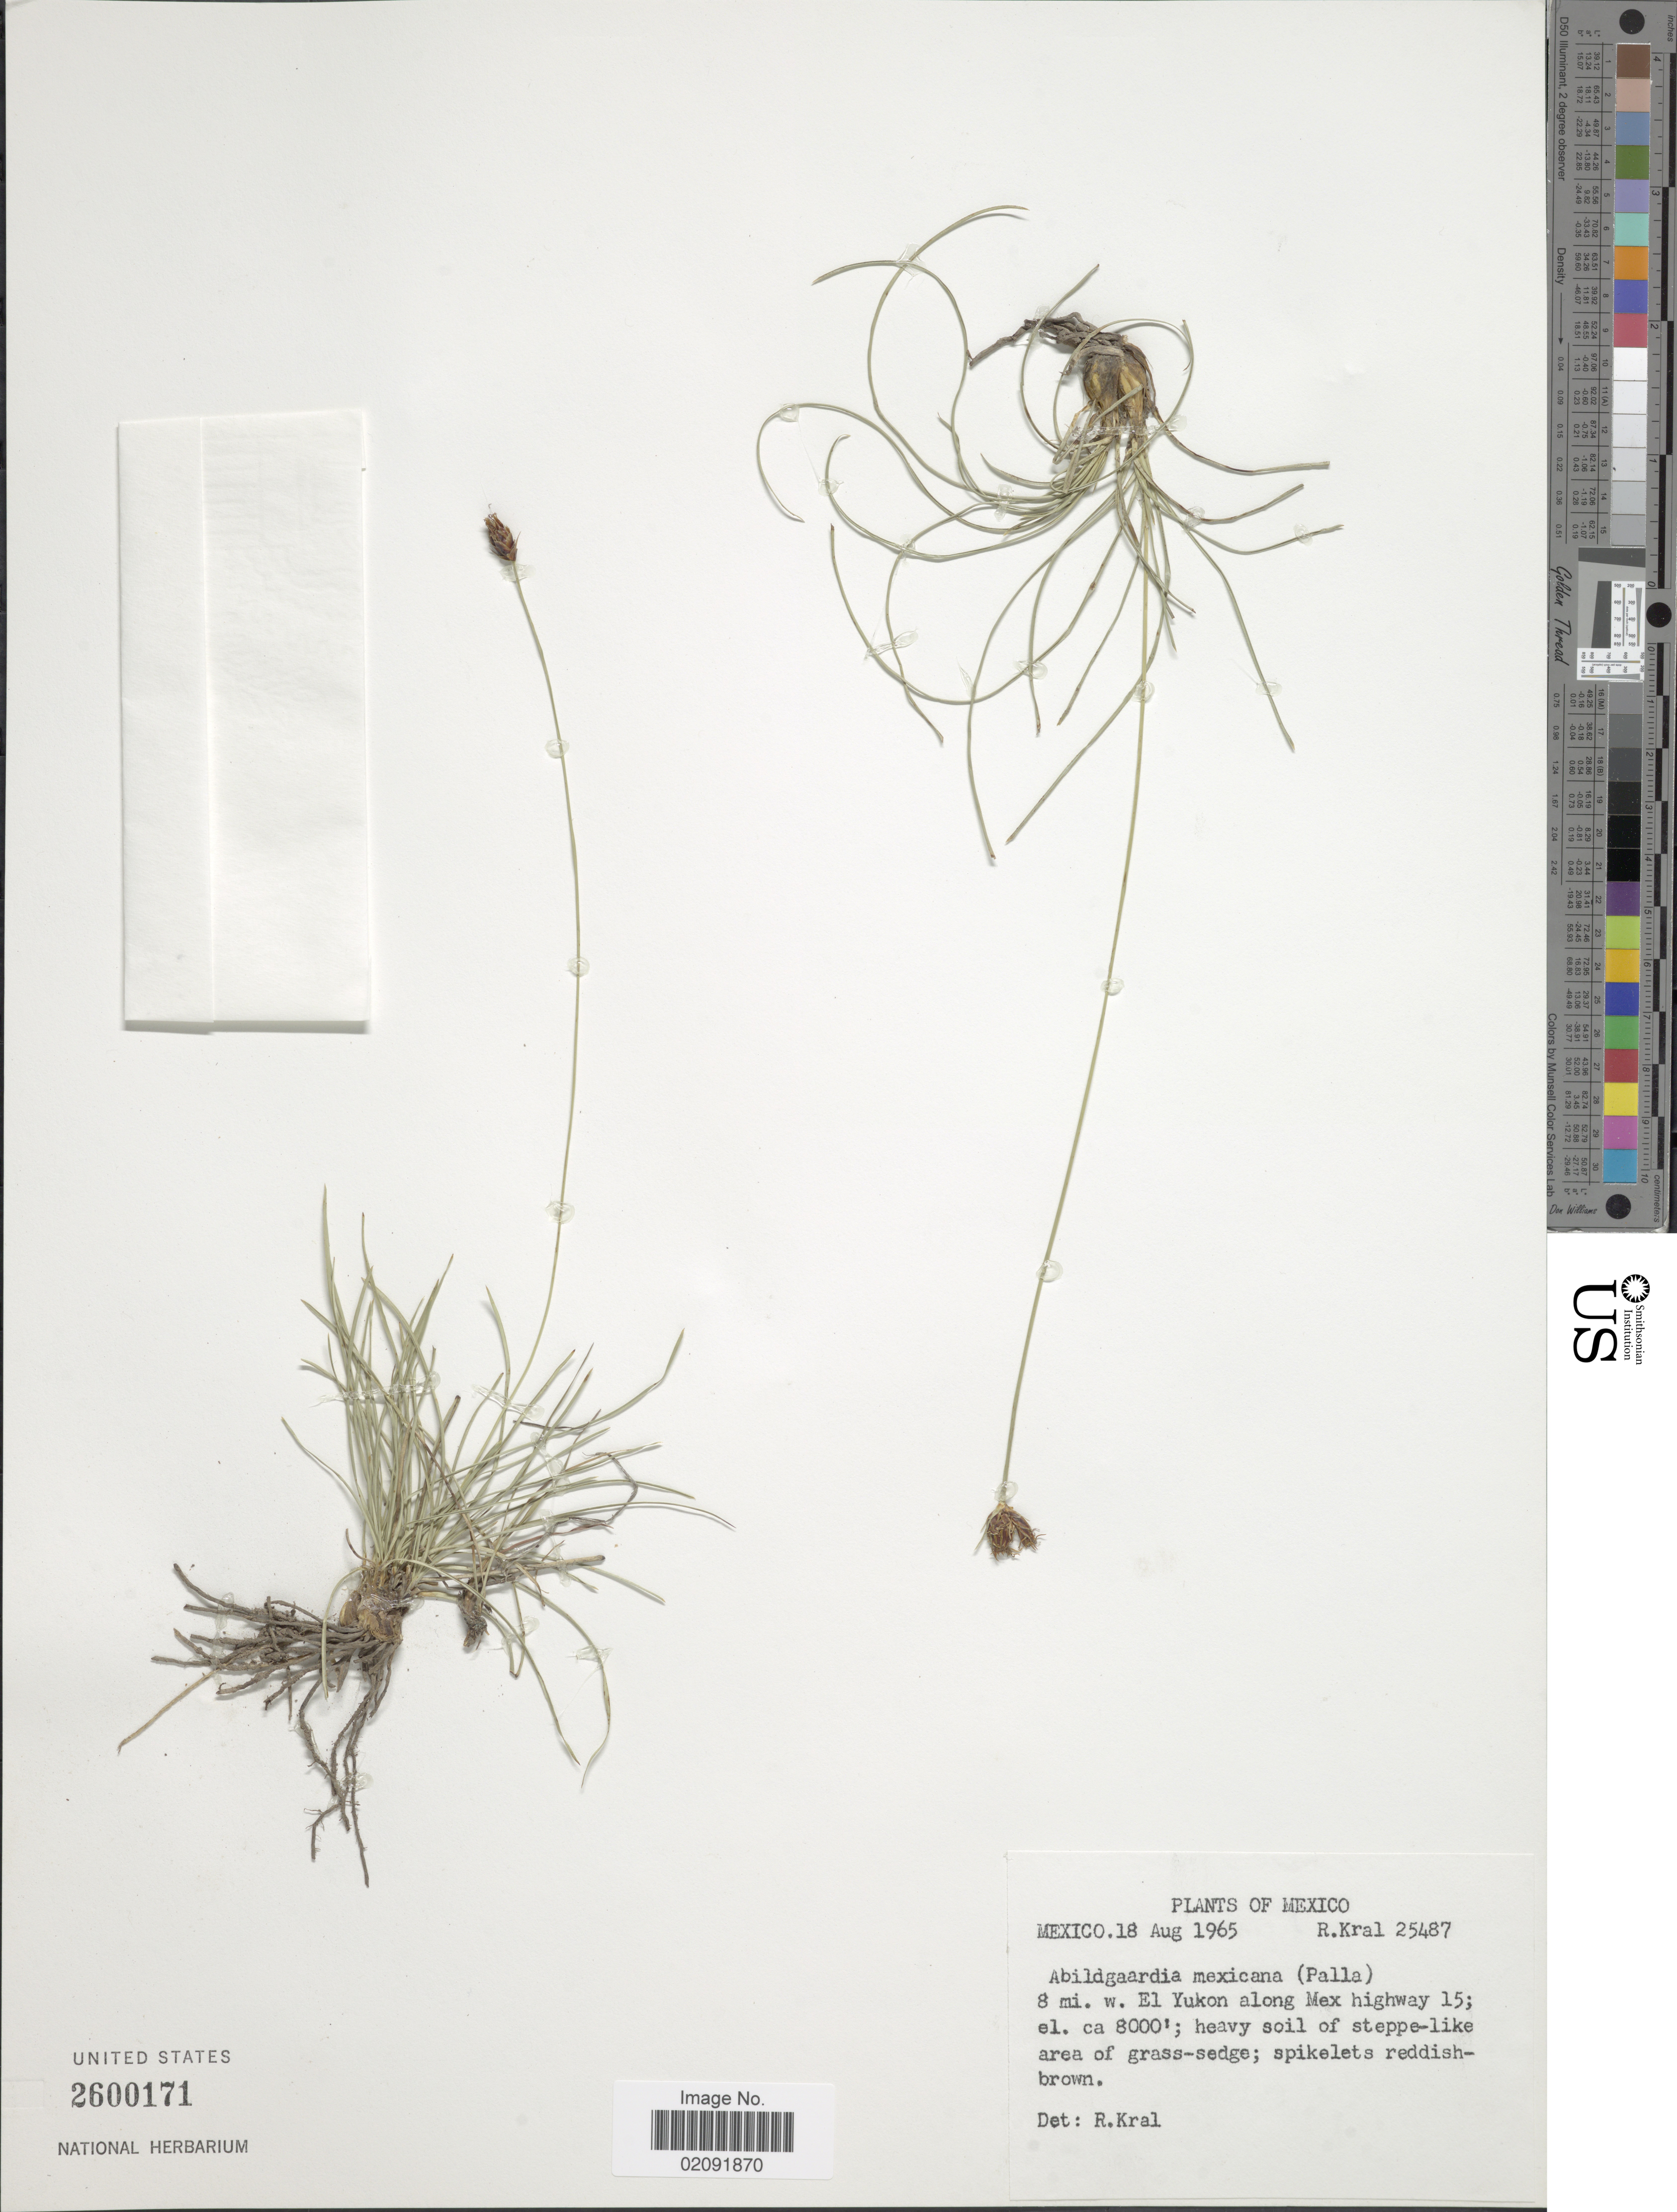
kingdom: Plantae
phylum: Tracheophyta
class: Liliopsida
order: Poales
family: Cyperaceae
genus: Abildgaardia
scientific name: Abildgaardia mexicana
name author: (Palla) Kral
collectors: R. Kral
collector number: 25487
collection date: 1965-08-18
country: Mexico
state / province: México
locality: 8 mi w El Yukon along Mex highway 15; heavy soil of steppe-like area of grass-sedge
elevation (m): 2438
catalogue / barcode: US 2600171